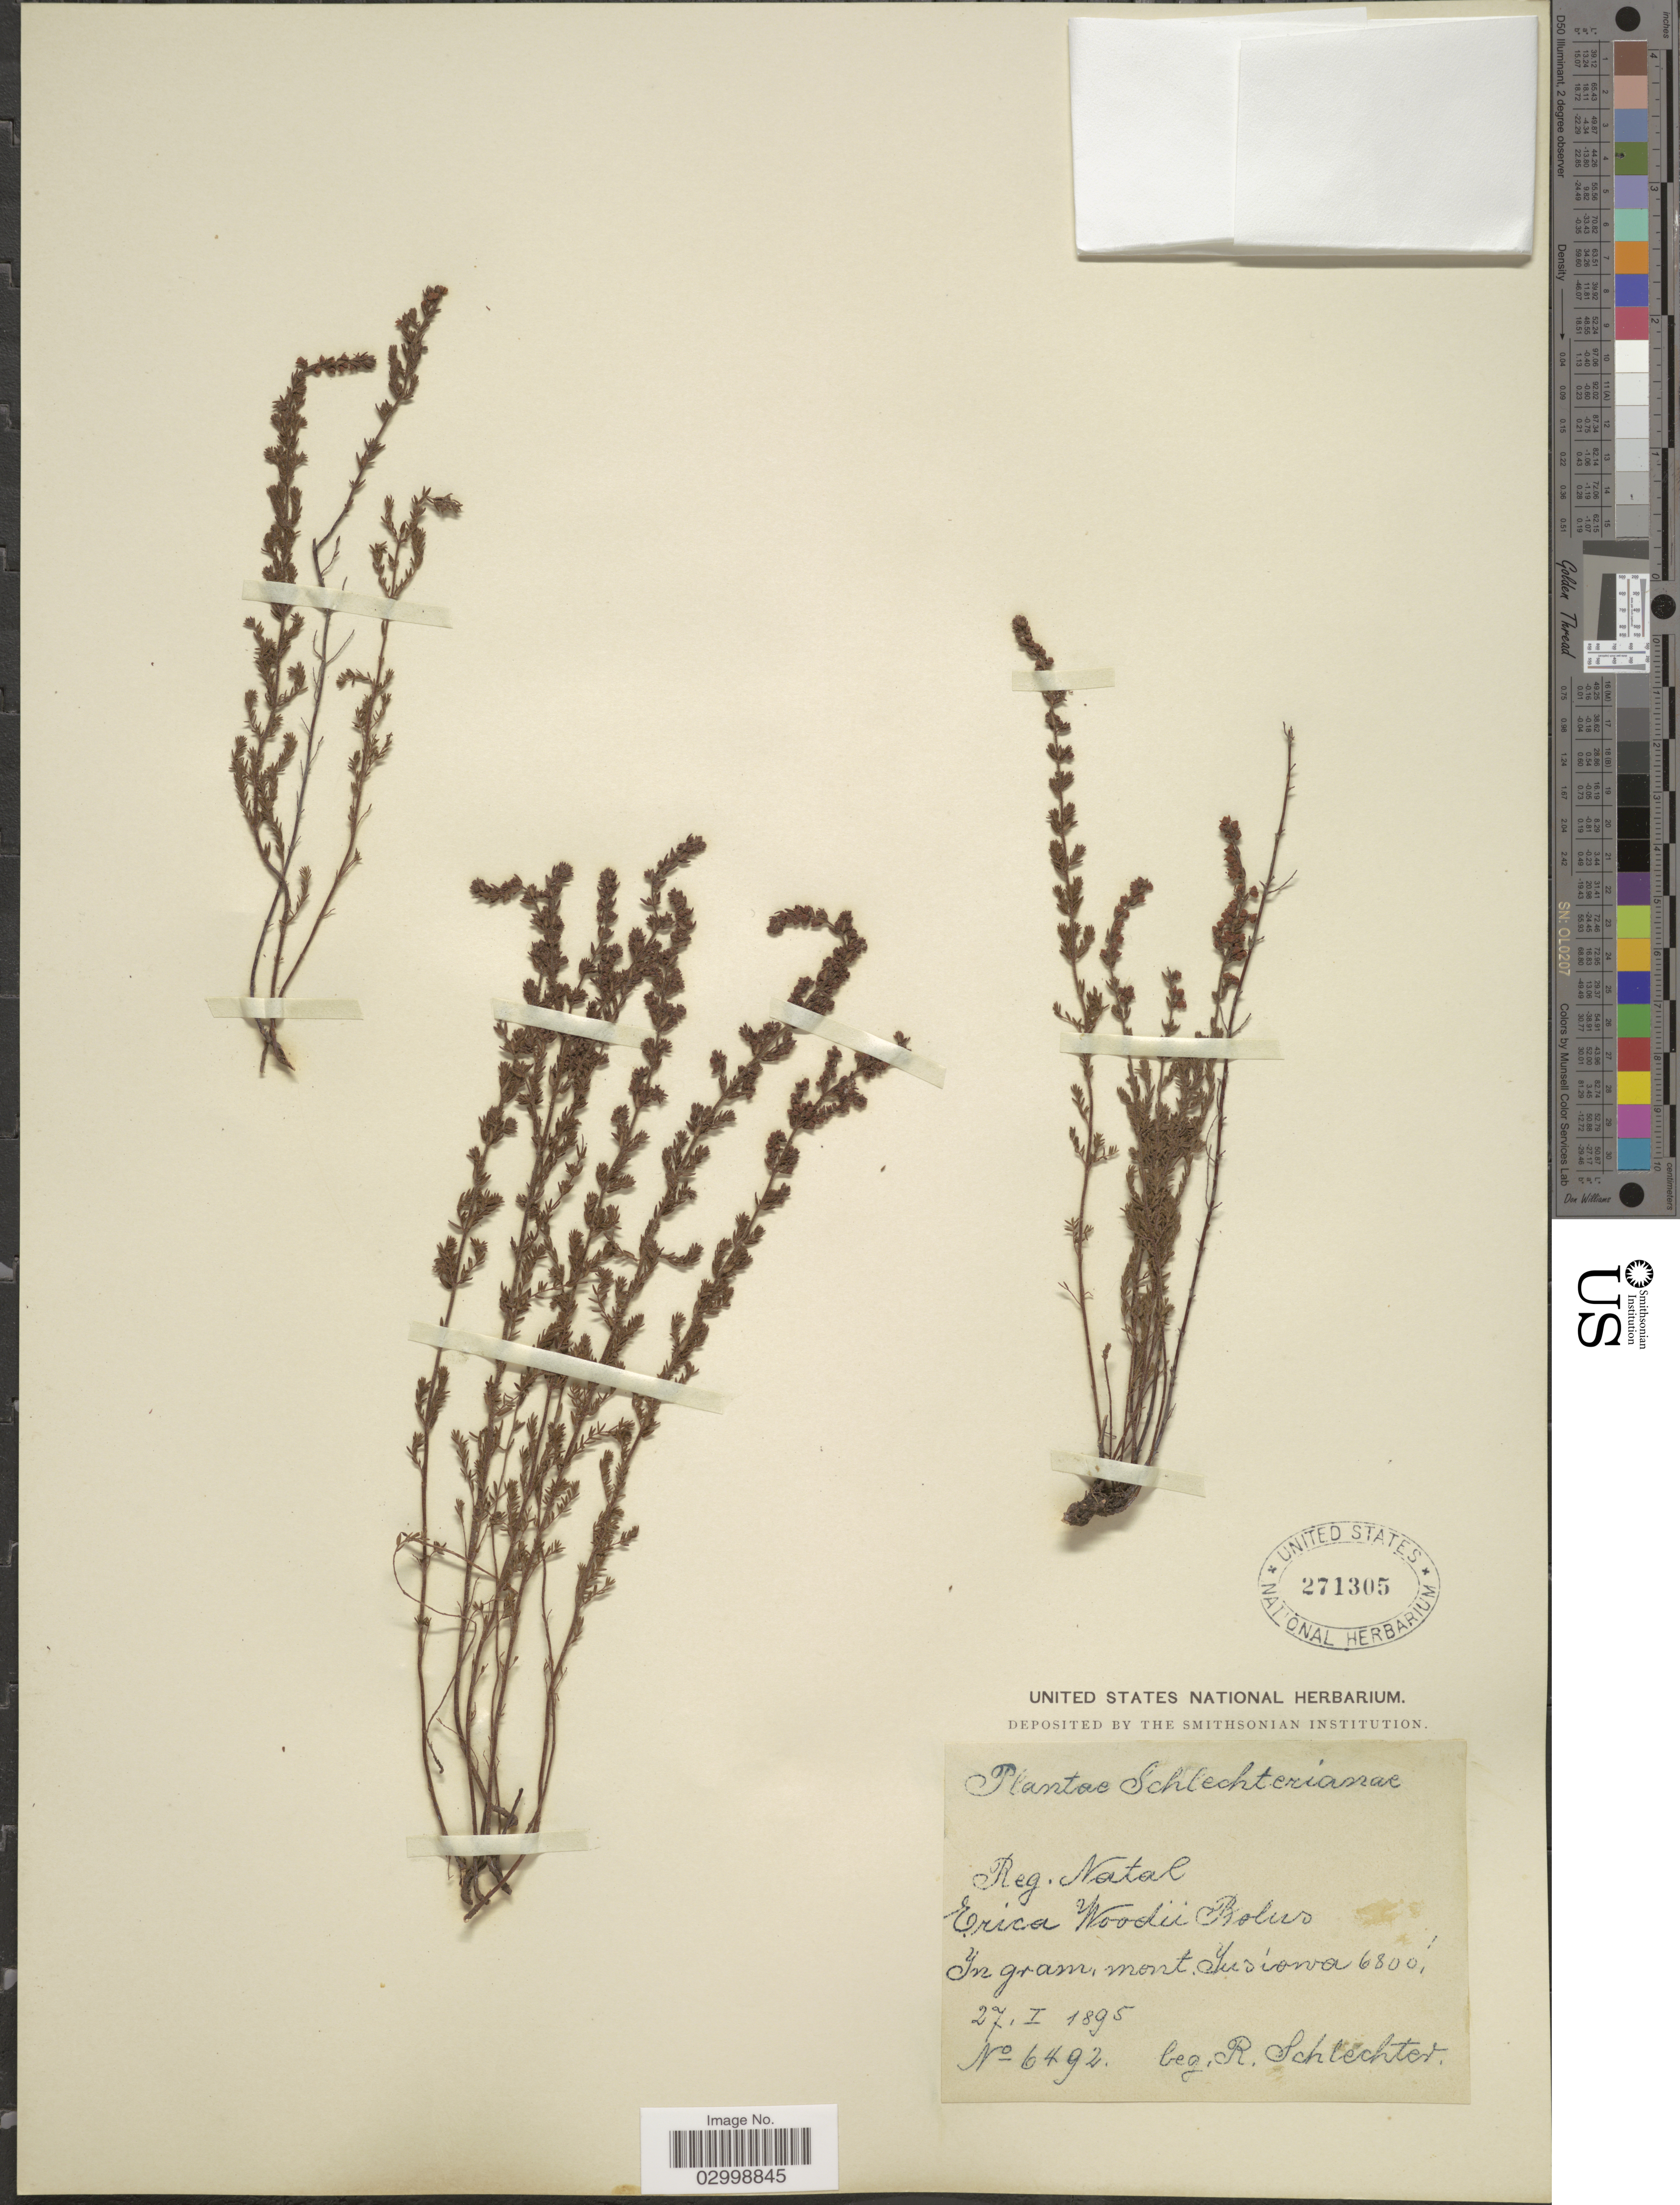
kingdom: Plantae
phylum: Tracheophyta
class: Magnoliopsida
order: Ericales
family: Ericaceae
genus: Erica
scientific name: Erica woodii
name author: Bolus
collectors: F. R. R. Schlechter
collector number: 6492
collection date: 1895-01-27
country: South Africa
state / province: KwaZulu-Natal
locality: Reg. Natal. In gram. mont. Insiowa.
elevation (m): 2073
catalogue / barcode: US 271305